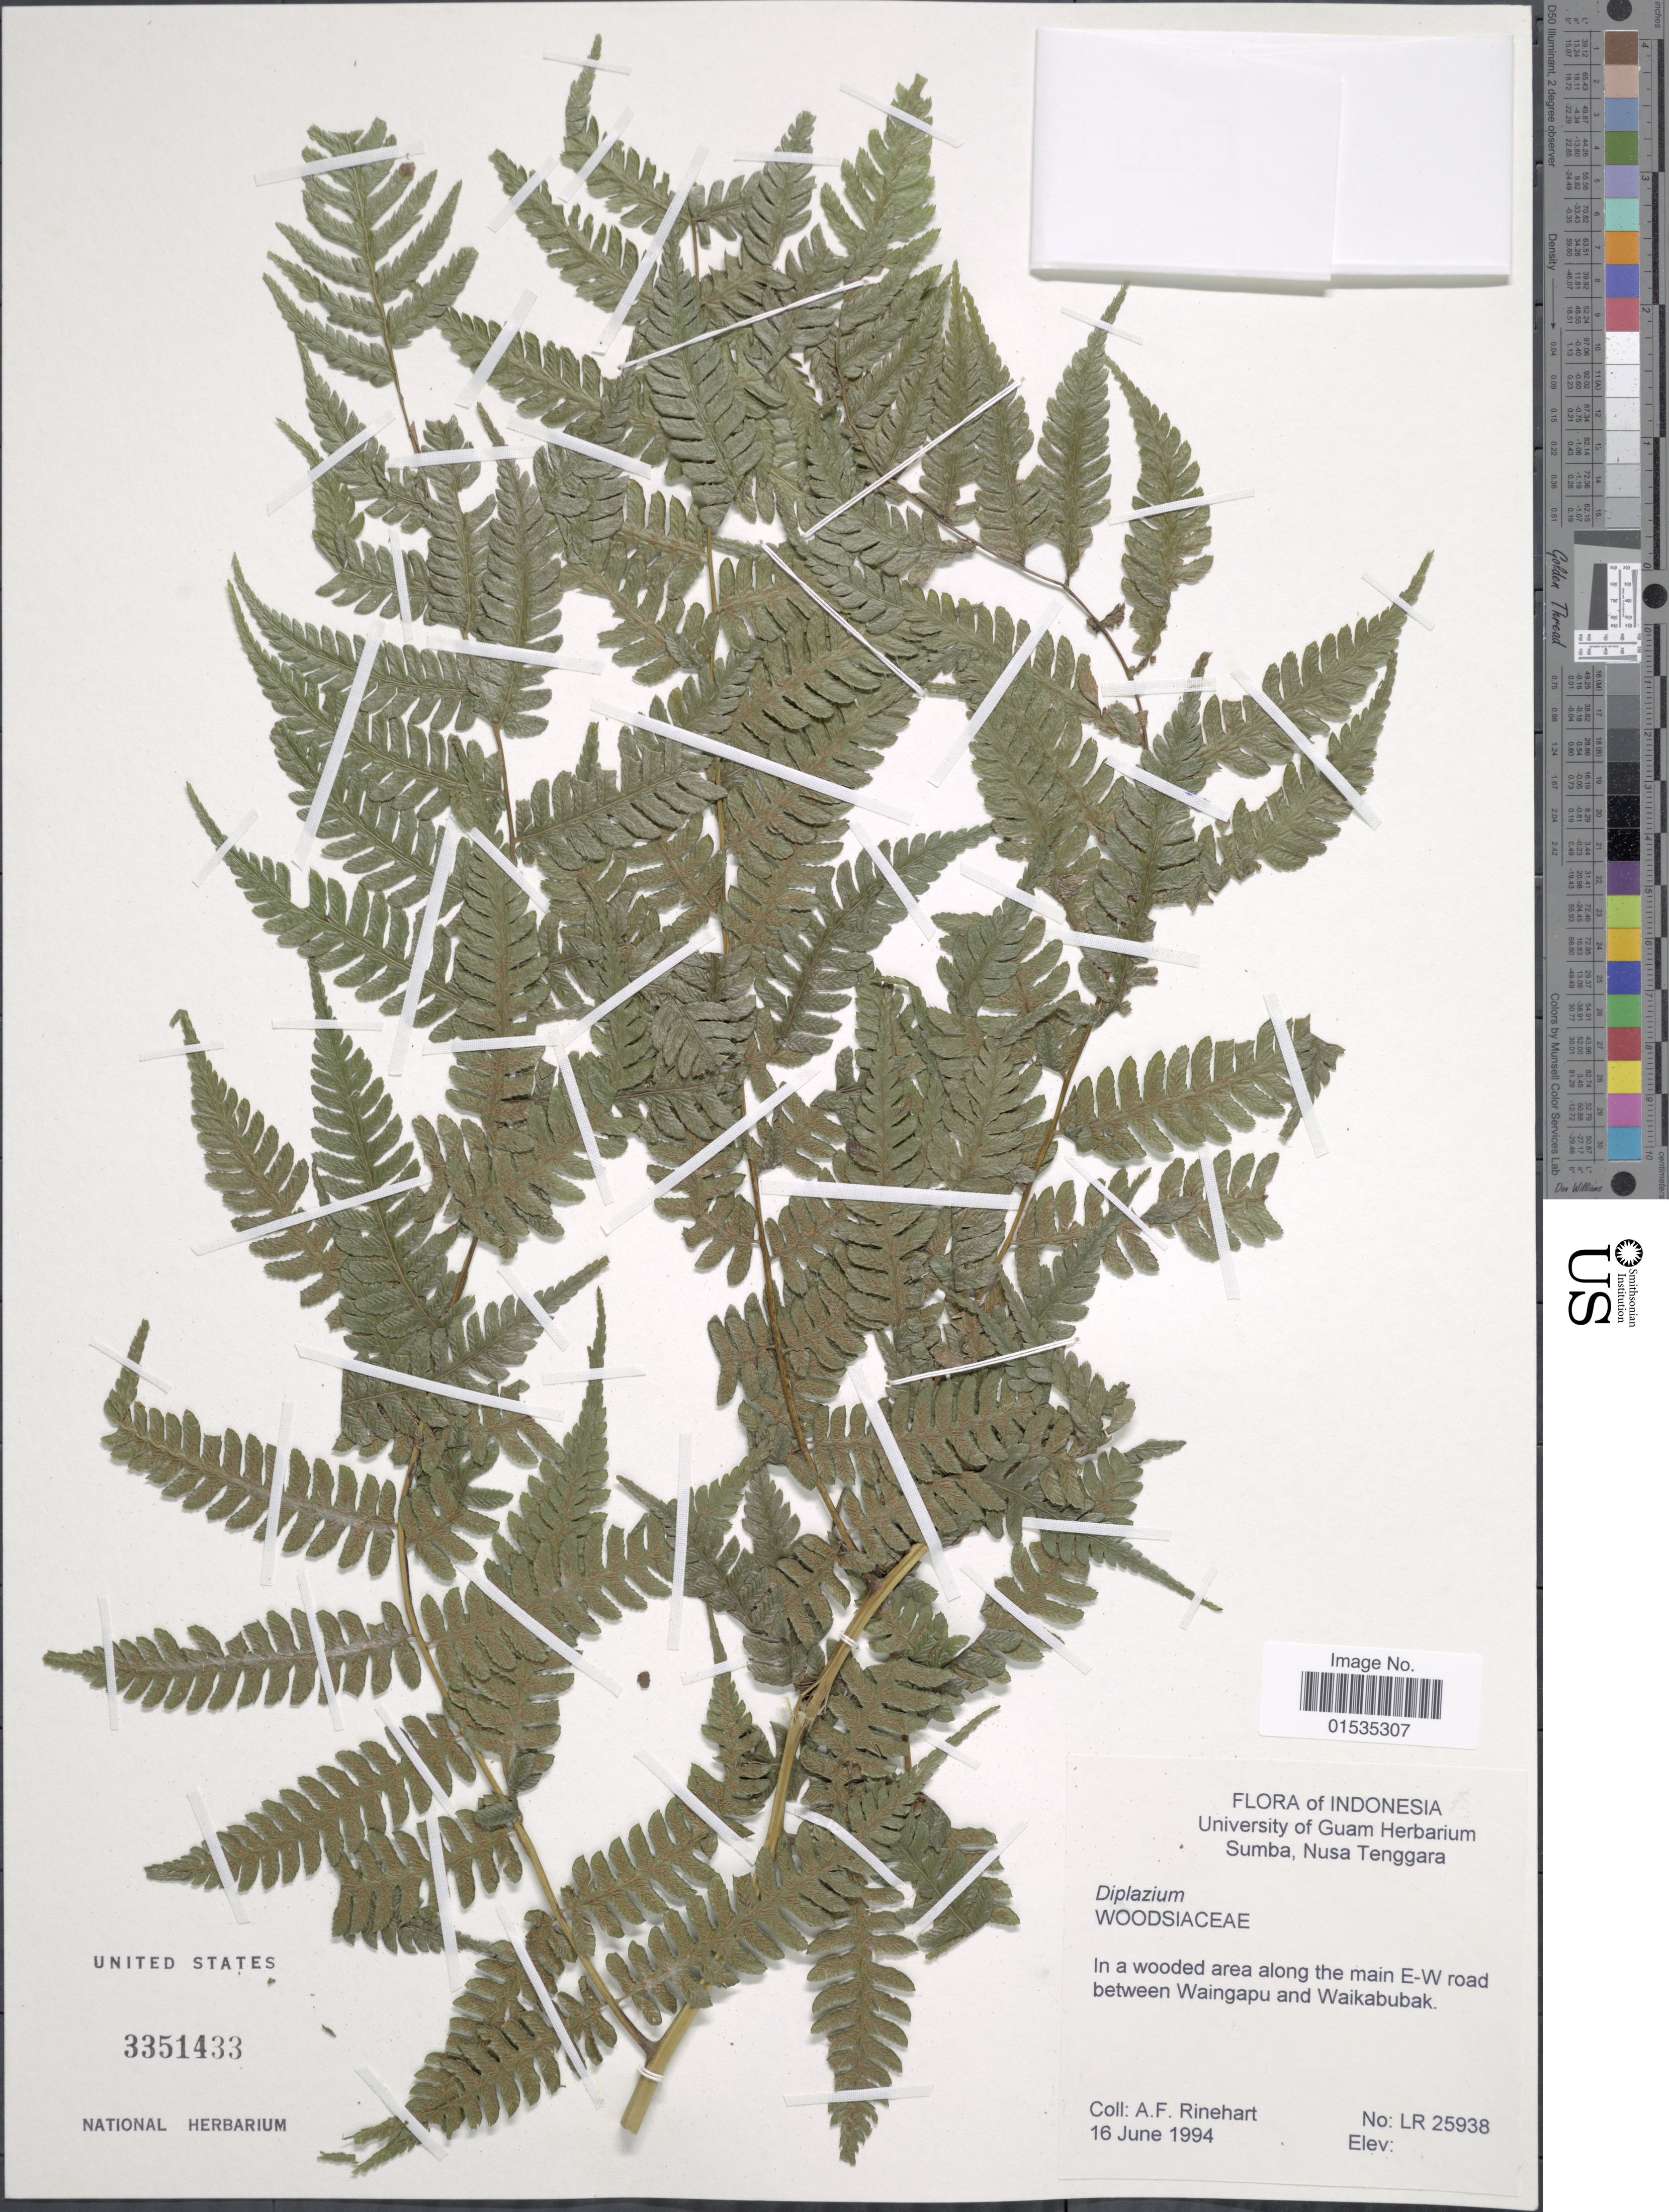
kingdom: Plantae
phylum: Tracheophyta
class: Polypodiopsida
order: Polypodiales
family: Athyriaceae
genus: Diplazium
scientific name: Diplazium sp.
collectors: A. Rinehart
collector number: LR 25938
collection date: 1994-06-16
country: Indonesia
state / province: Nusa Tenggara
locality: Sumba, In wooded area along the main E-W road between Waingapu and Waikabubak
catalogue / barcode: US 3351433